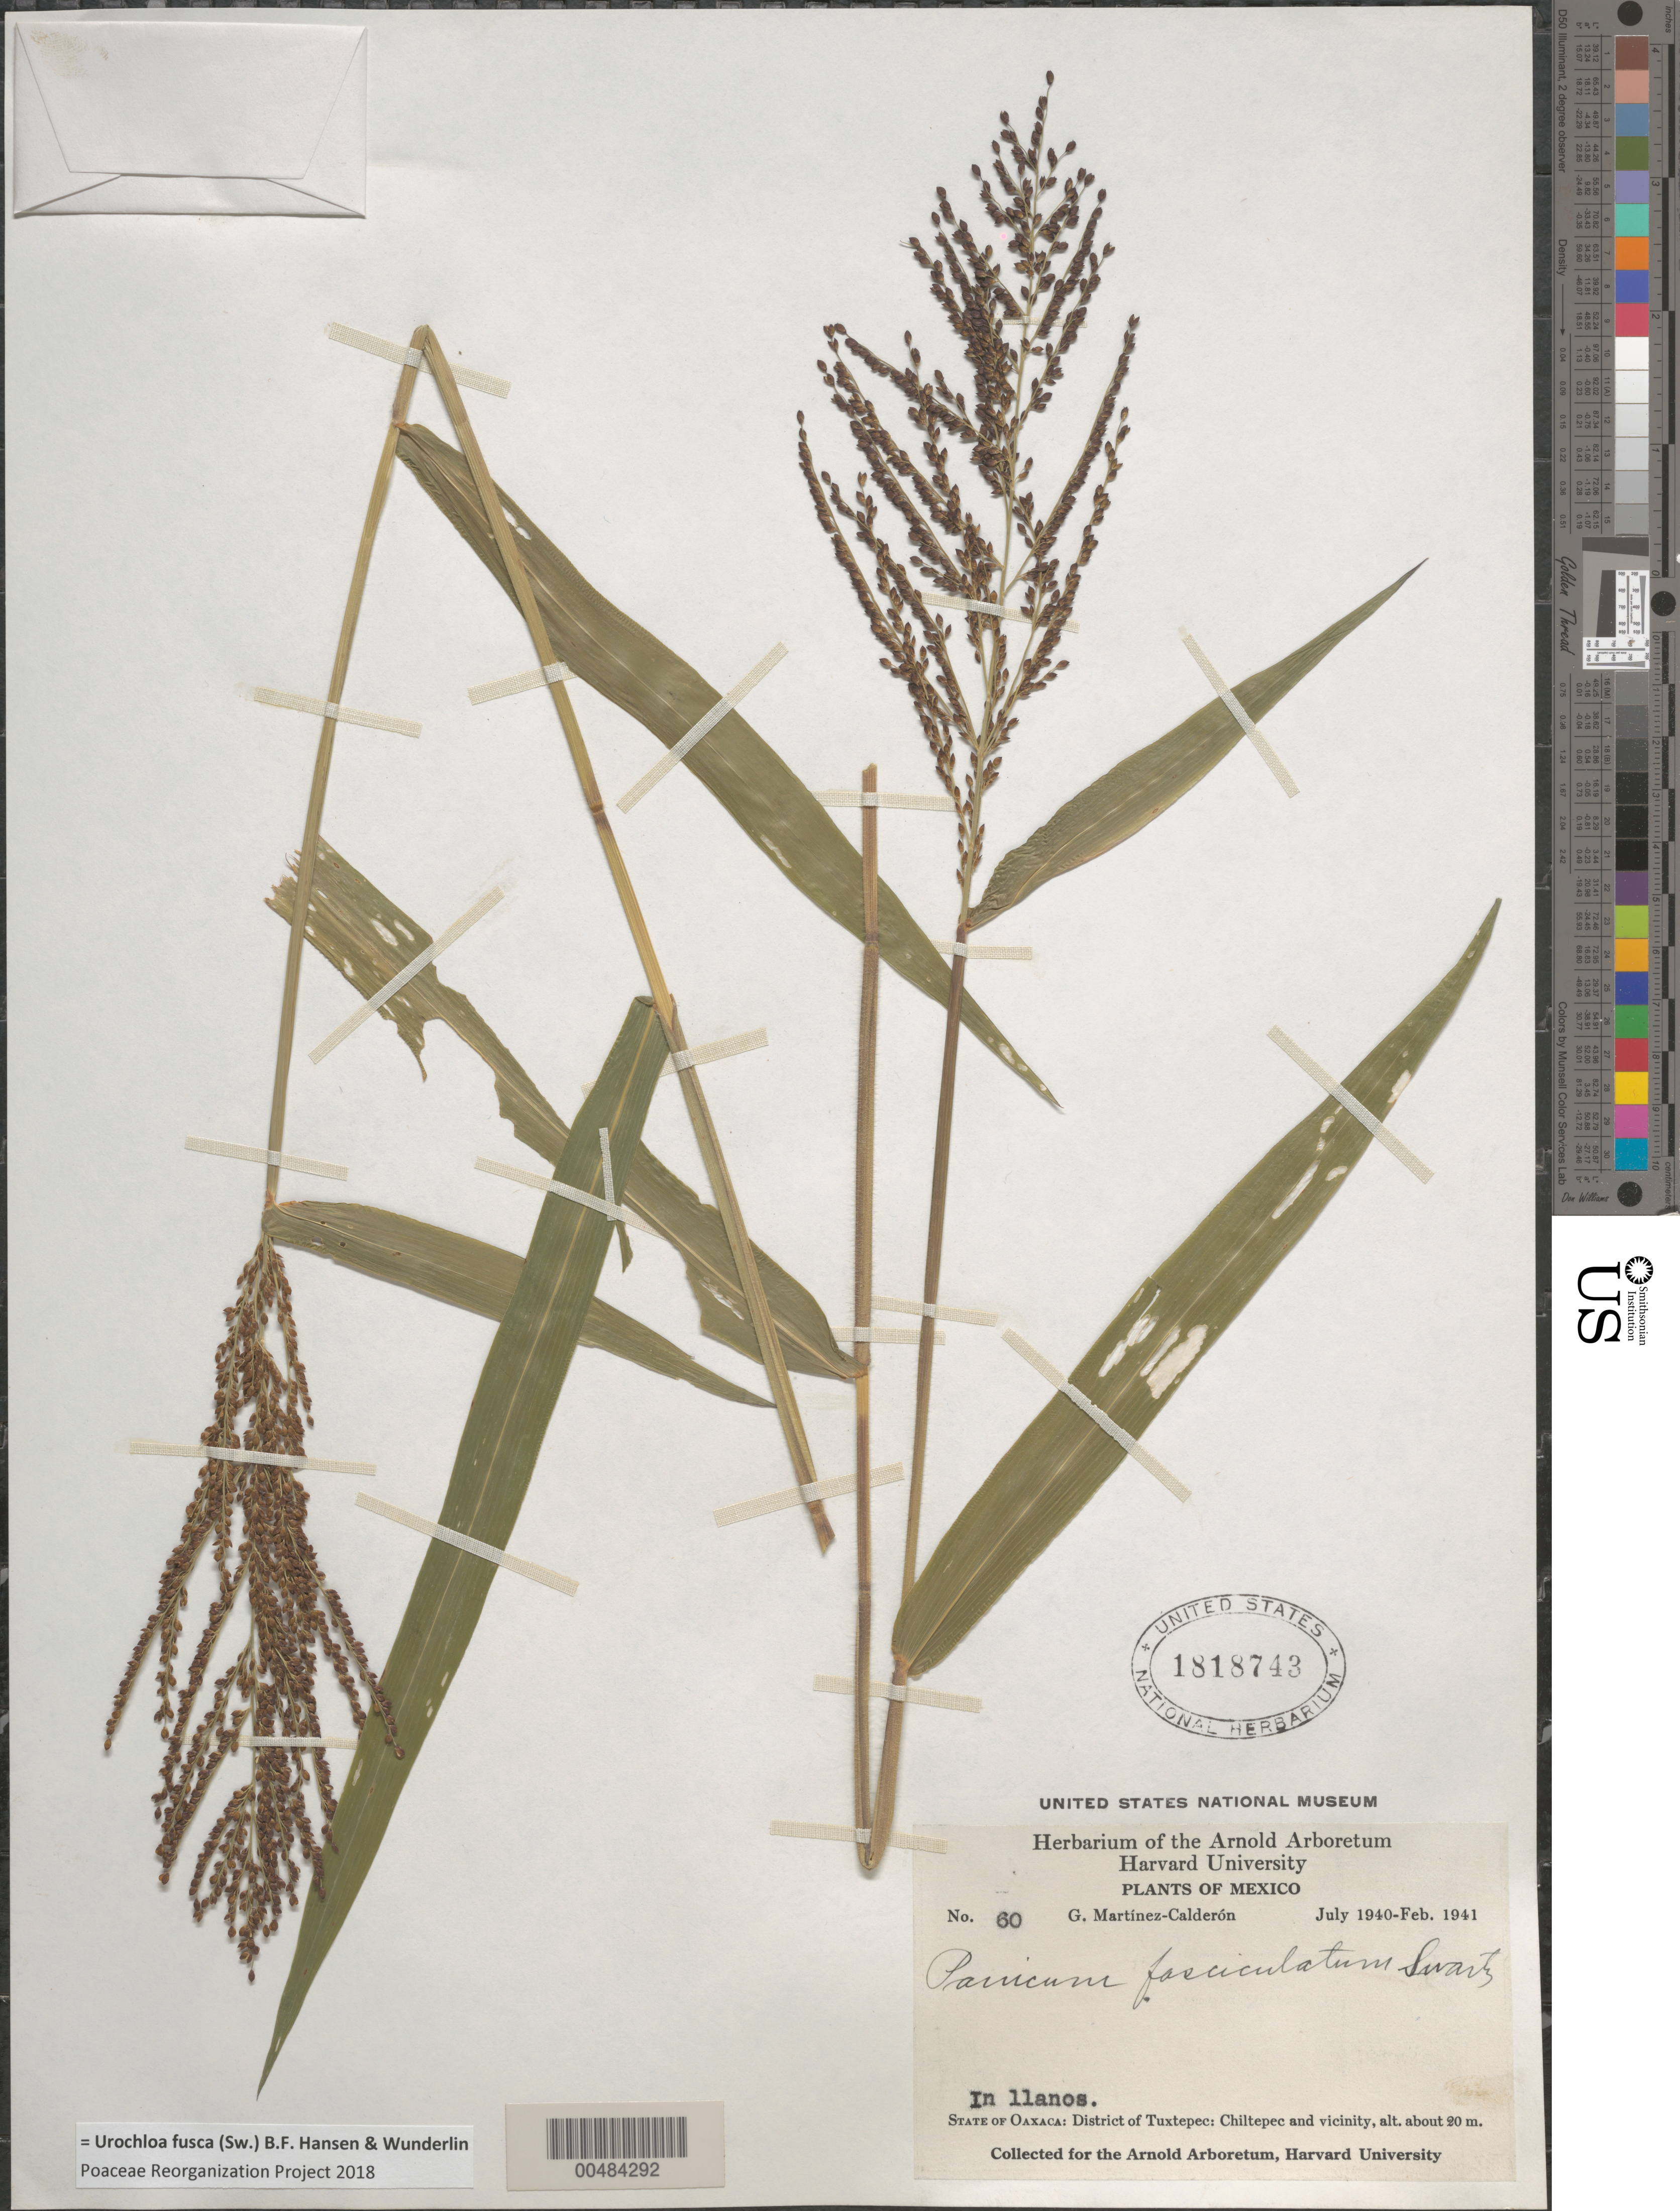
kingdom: Plantae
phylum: Tracheophyta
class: Liliopsida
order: Poales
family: Poaceae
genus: Brachiaria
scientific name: Brachiaria fasciculata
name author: (Sw.) Parodi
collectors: G. Martínez Calderón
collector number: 60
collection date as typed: Jul 1940 to Feb 1941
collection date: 1940-07/1941-02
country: Mexico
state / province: Oaxaca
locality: Dist. of Tuxtepec, Chiltepec and vicinity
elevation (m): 20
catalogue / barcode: US 1818743